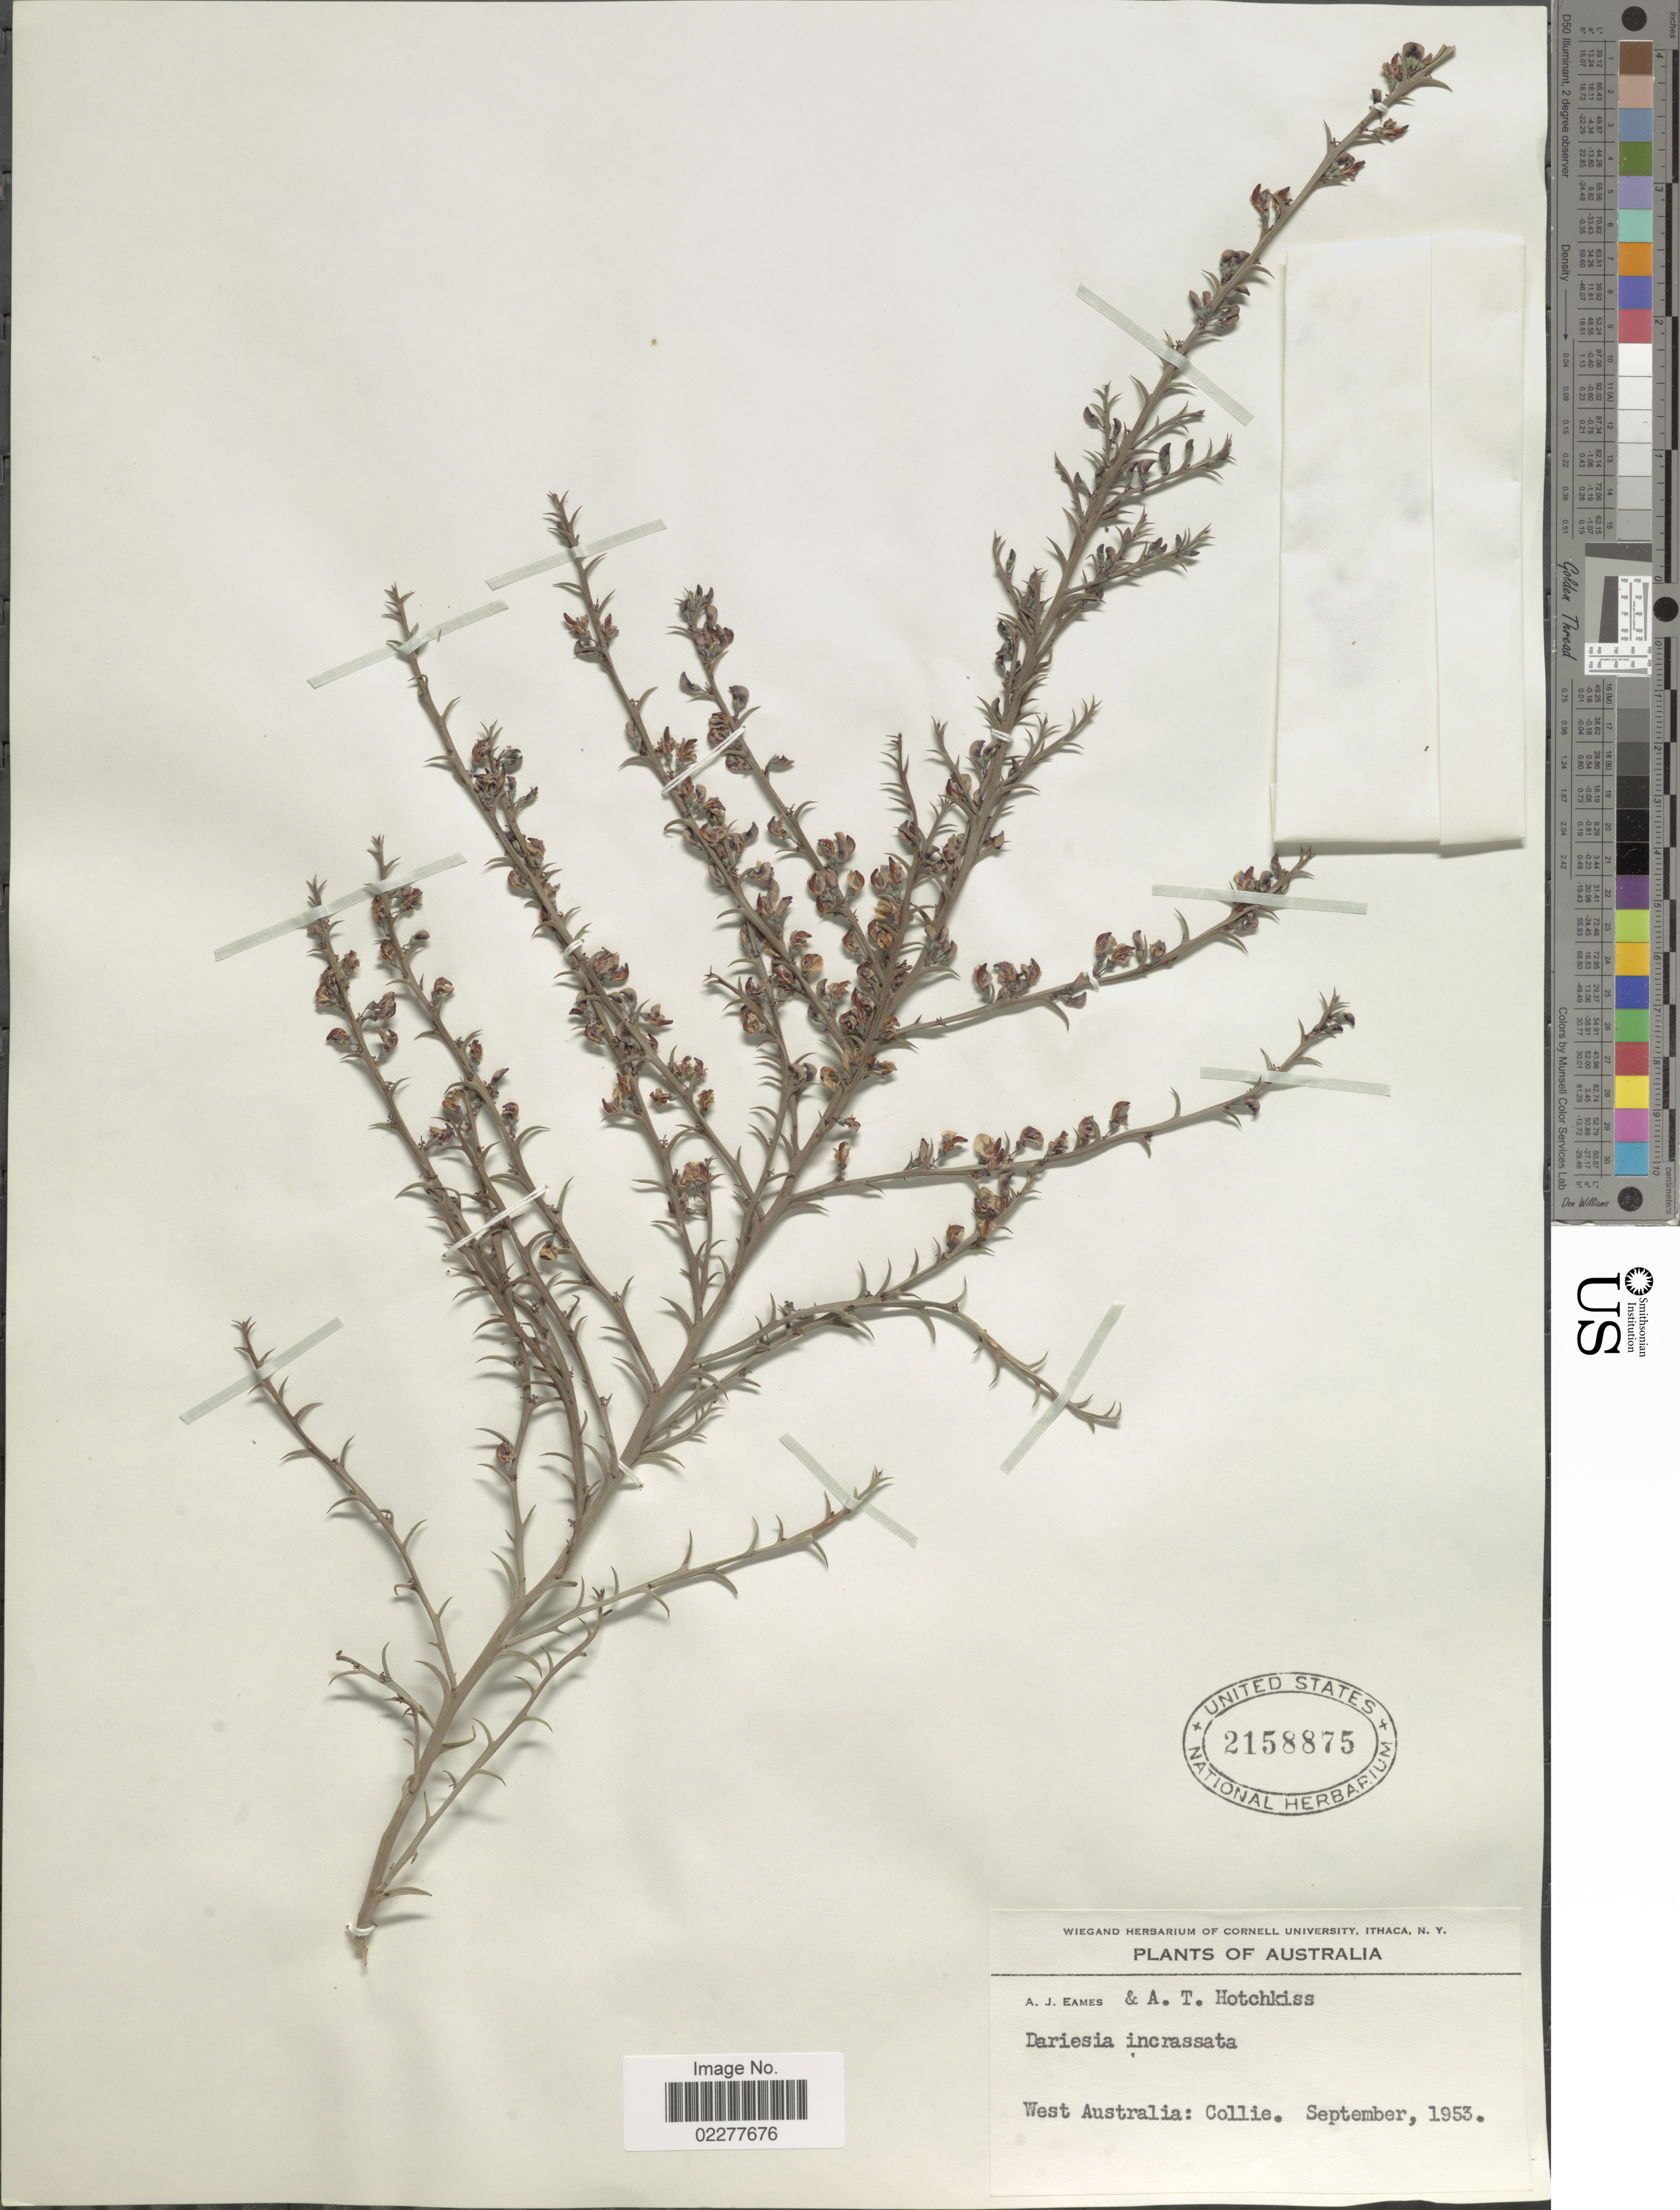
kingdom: Plantae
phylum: Tracheophyta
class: Magnoliopsida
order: Fabales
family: Fabaceae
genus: Daviesia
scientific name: Daviesia incrassata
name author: Sm.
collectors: A. J. Eames & A. Hotchkiss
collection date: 1953-09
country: Australia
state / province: Western Australia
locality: West Australia: Collie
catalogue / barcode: US 2158875